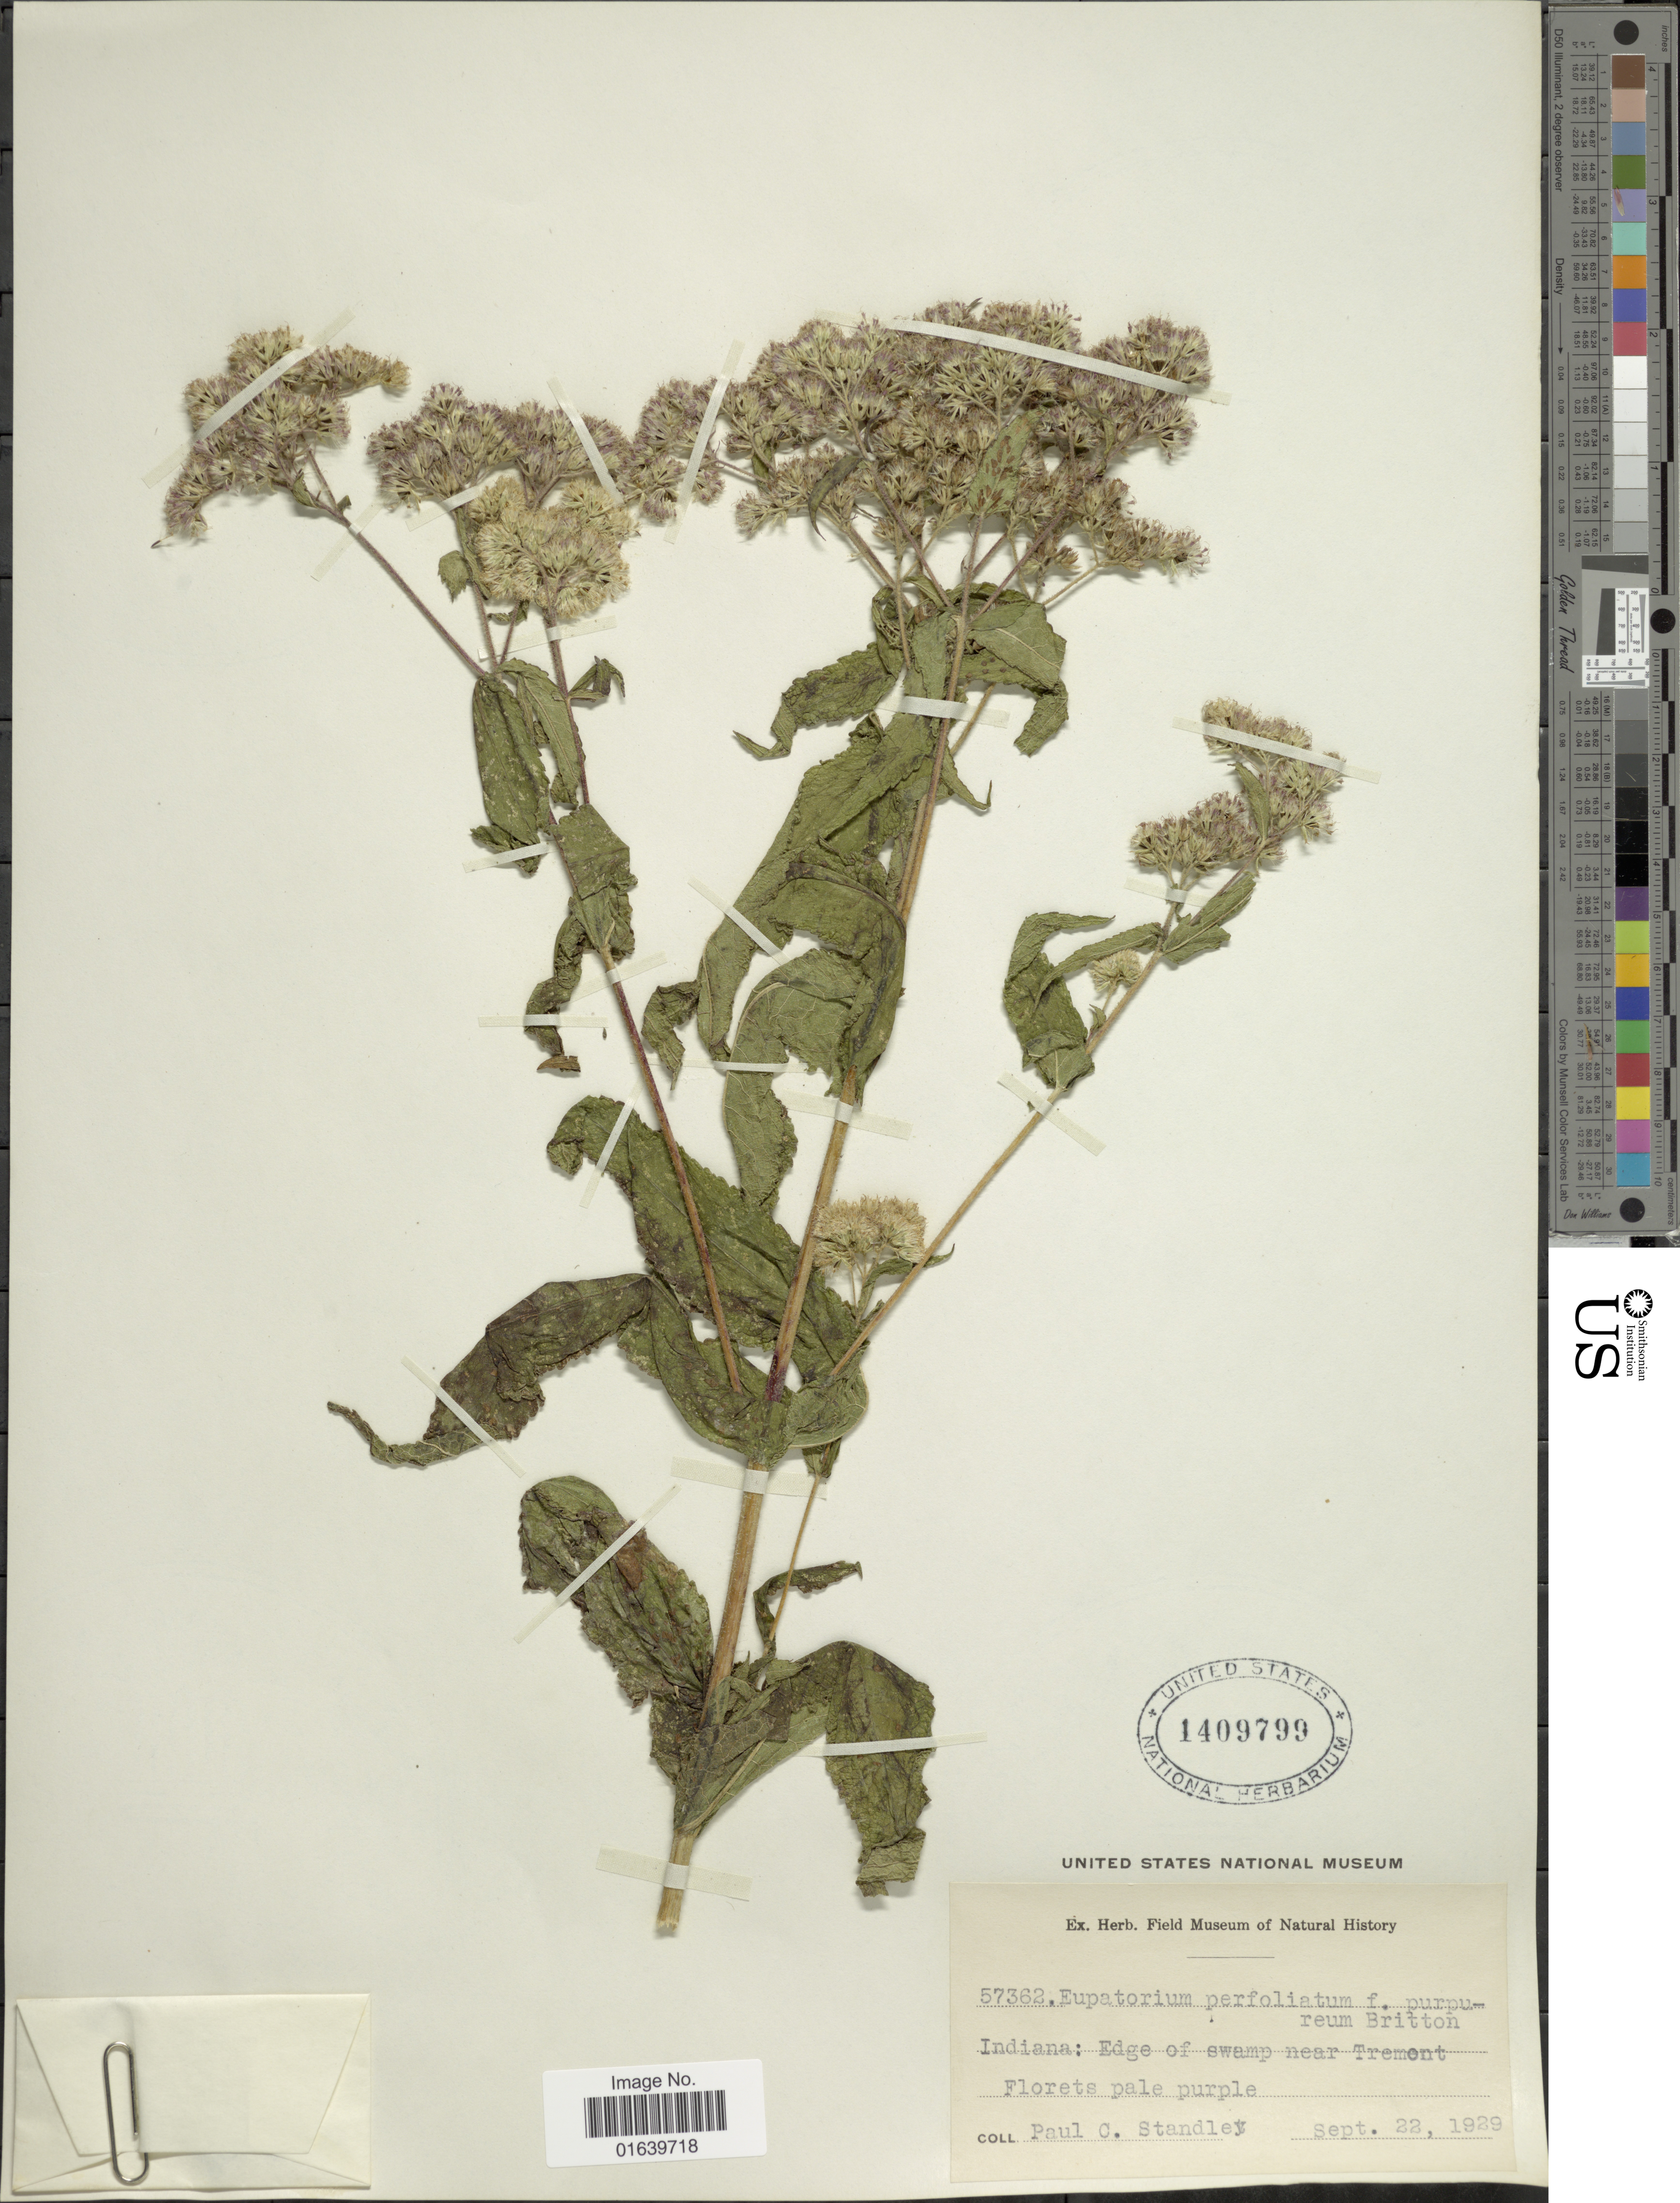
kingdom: Plantae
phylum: Tracheophyta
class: Magnoliopsida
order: Asterales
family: Asteraceae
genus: Eupatorium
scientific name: Eupatorium perfoliatum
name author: L.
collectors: P. C. Standley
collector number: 57362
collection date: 1929-09-22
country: United States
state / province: Indiana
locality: Edge of swamp near Tremont.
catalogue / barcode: US 1409799